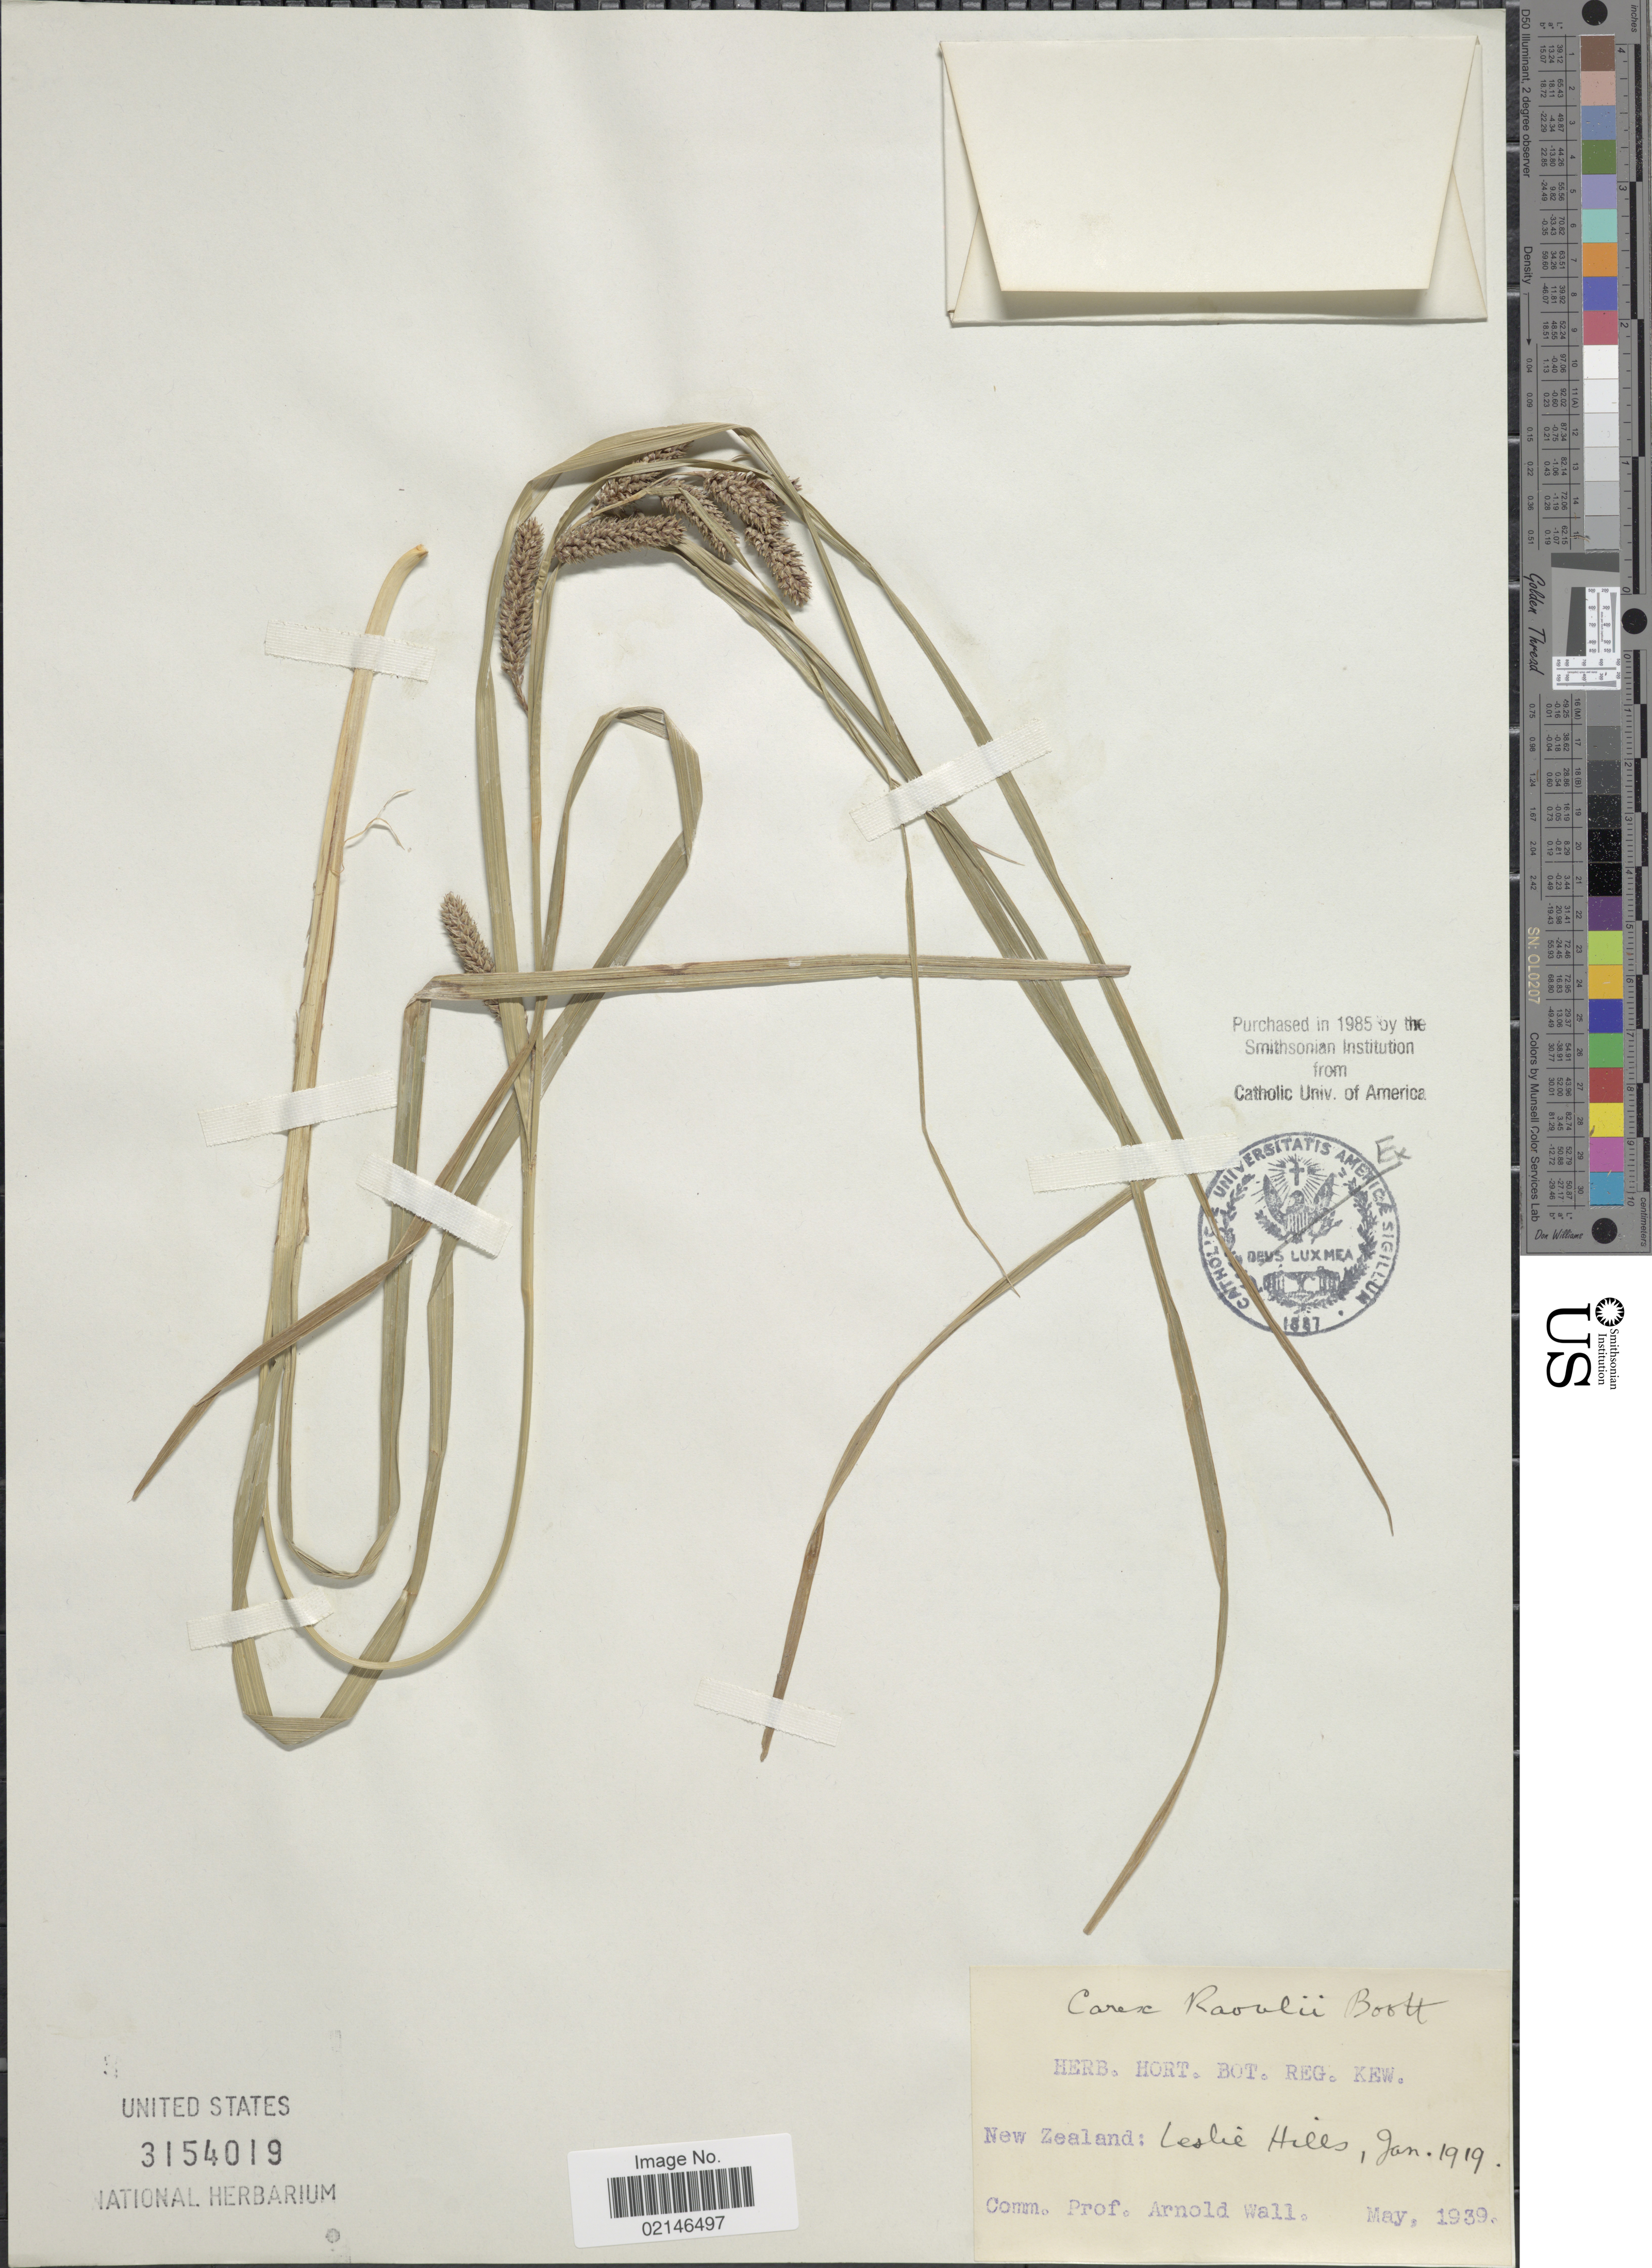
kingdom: Plantae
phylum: Tracheophyta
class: Liliopsida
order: Poales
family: Cyperaceae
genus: Carex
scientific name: Carex raoulii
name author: Boott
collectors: ex herb. Hort. Reg. Kew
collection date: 1919-01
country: New Zealand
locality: Leslie Hills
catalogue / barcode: US 3154019